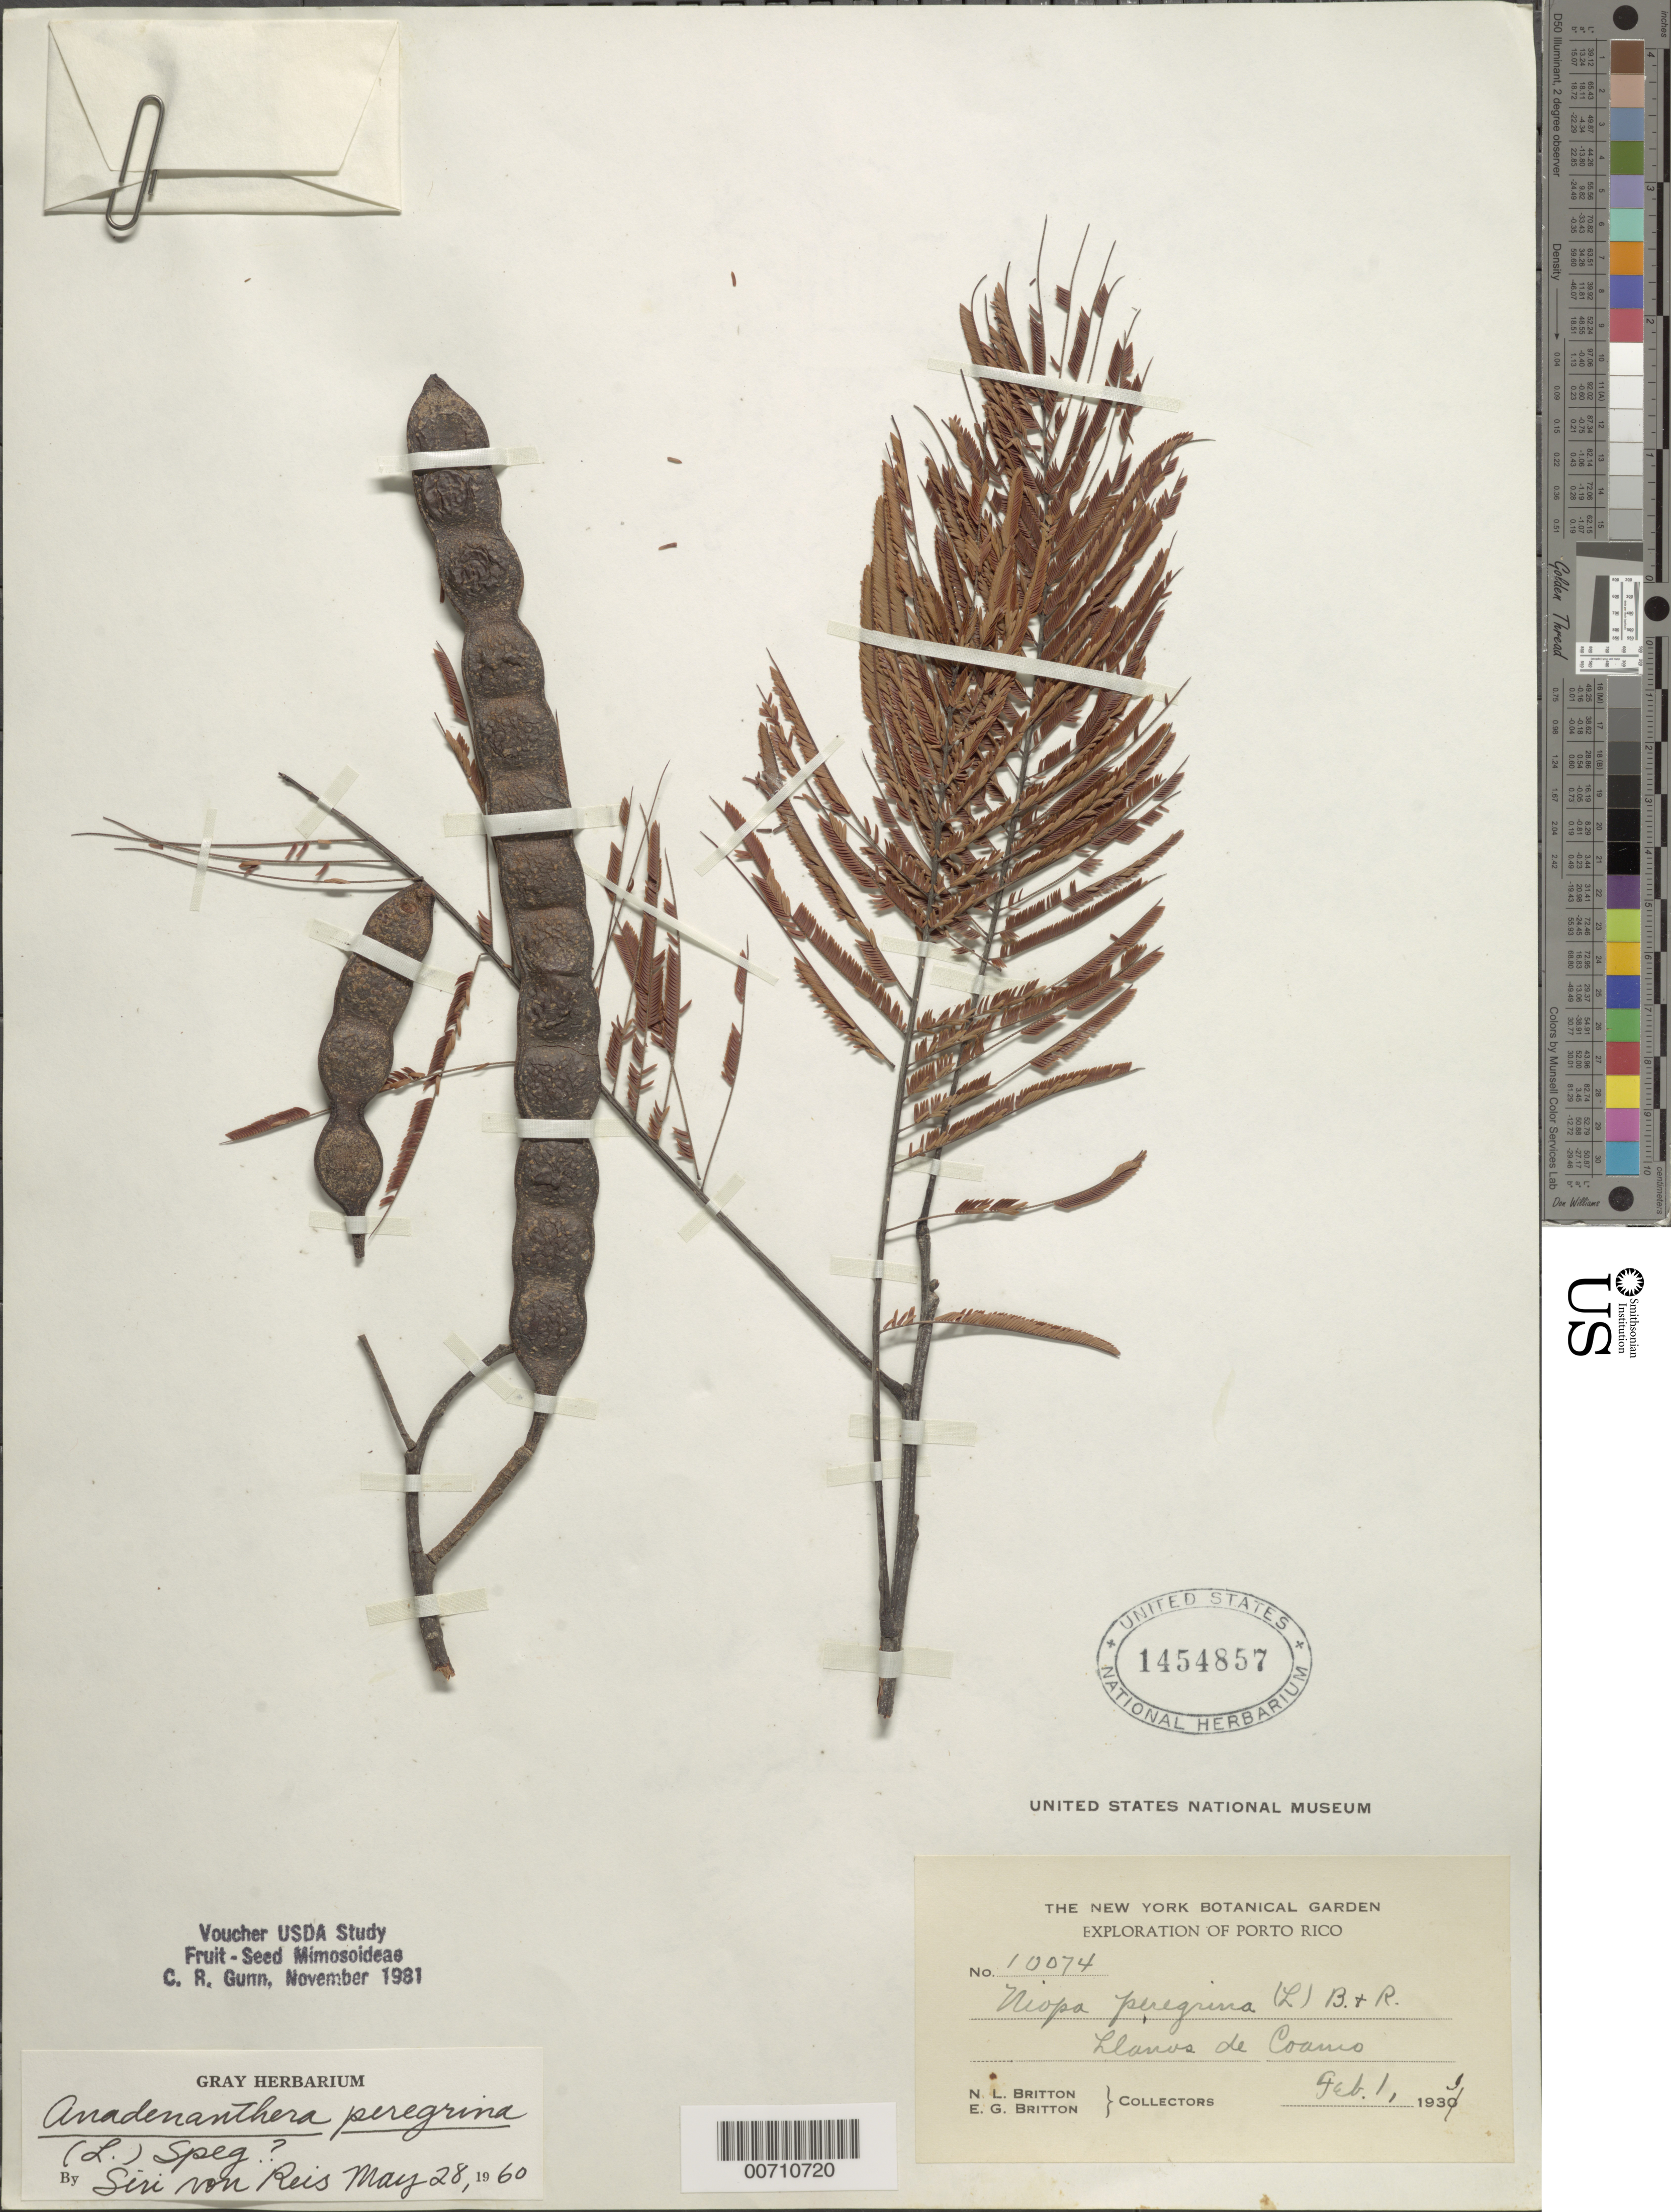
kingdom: Plantae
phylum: Tracheophyta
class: Magnoliopsida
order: Fabales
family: Fabaceae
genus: Anadenanthera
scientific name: Anadenanthera peregrina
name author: (L.) Speg.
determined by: Von Reis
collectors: N. Britton & E. G. Britton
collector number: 10074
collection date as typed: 01 Feb 1933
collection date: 1933-02-01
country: Puerto Rico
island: Greater Antilles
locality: Llanos de Coamo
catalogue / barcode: US 1454857